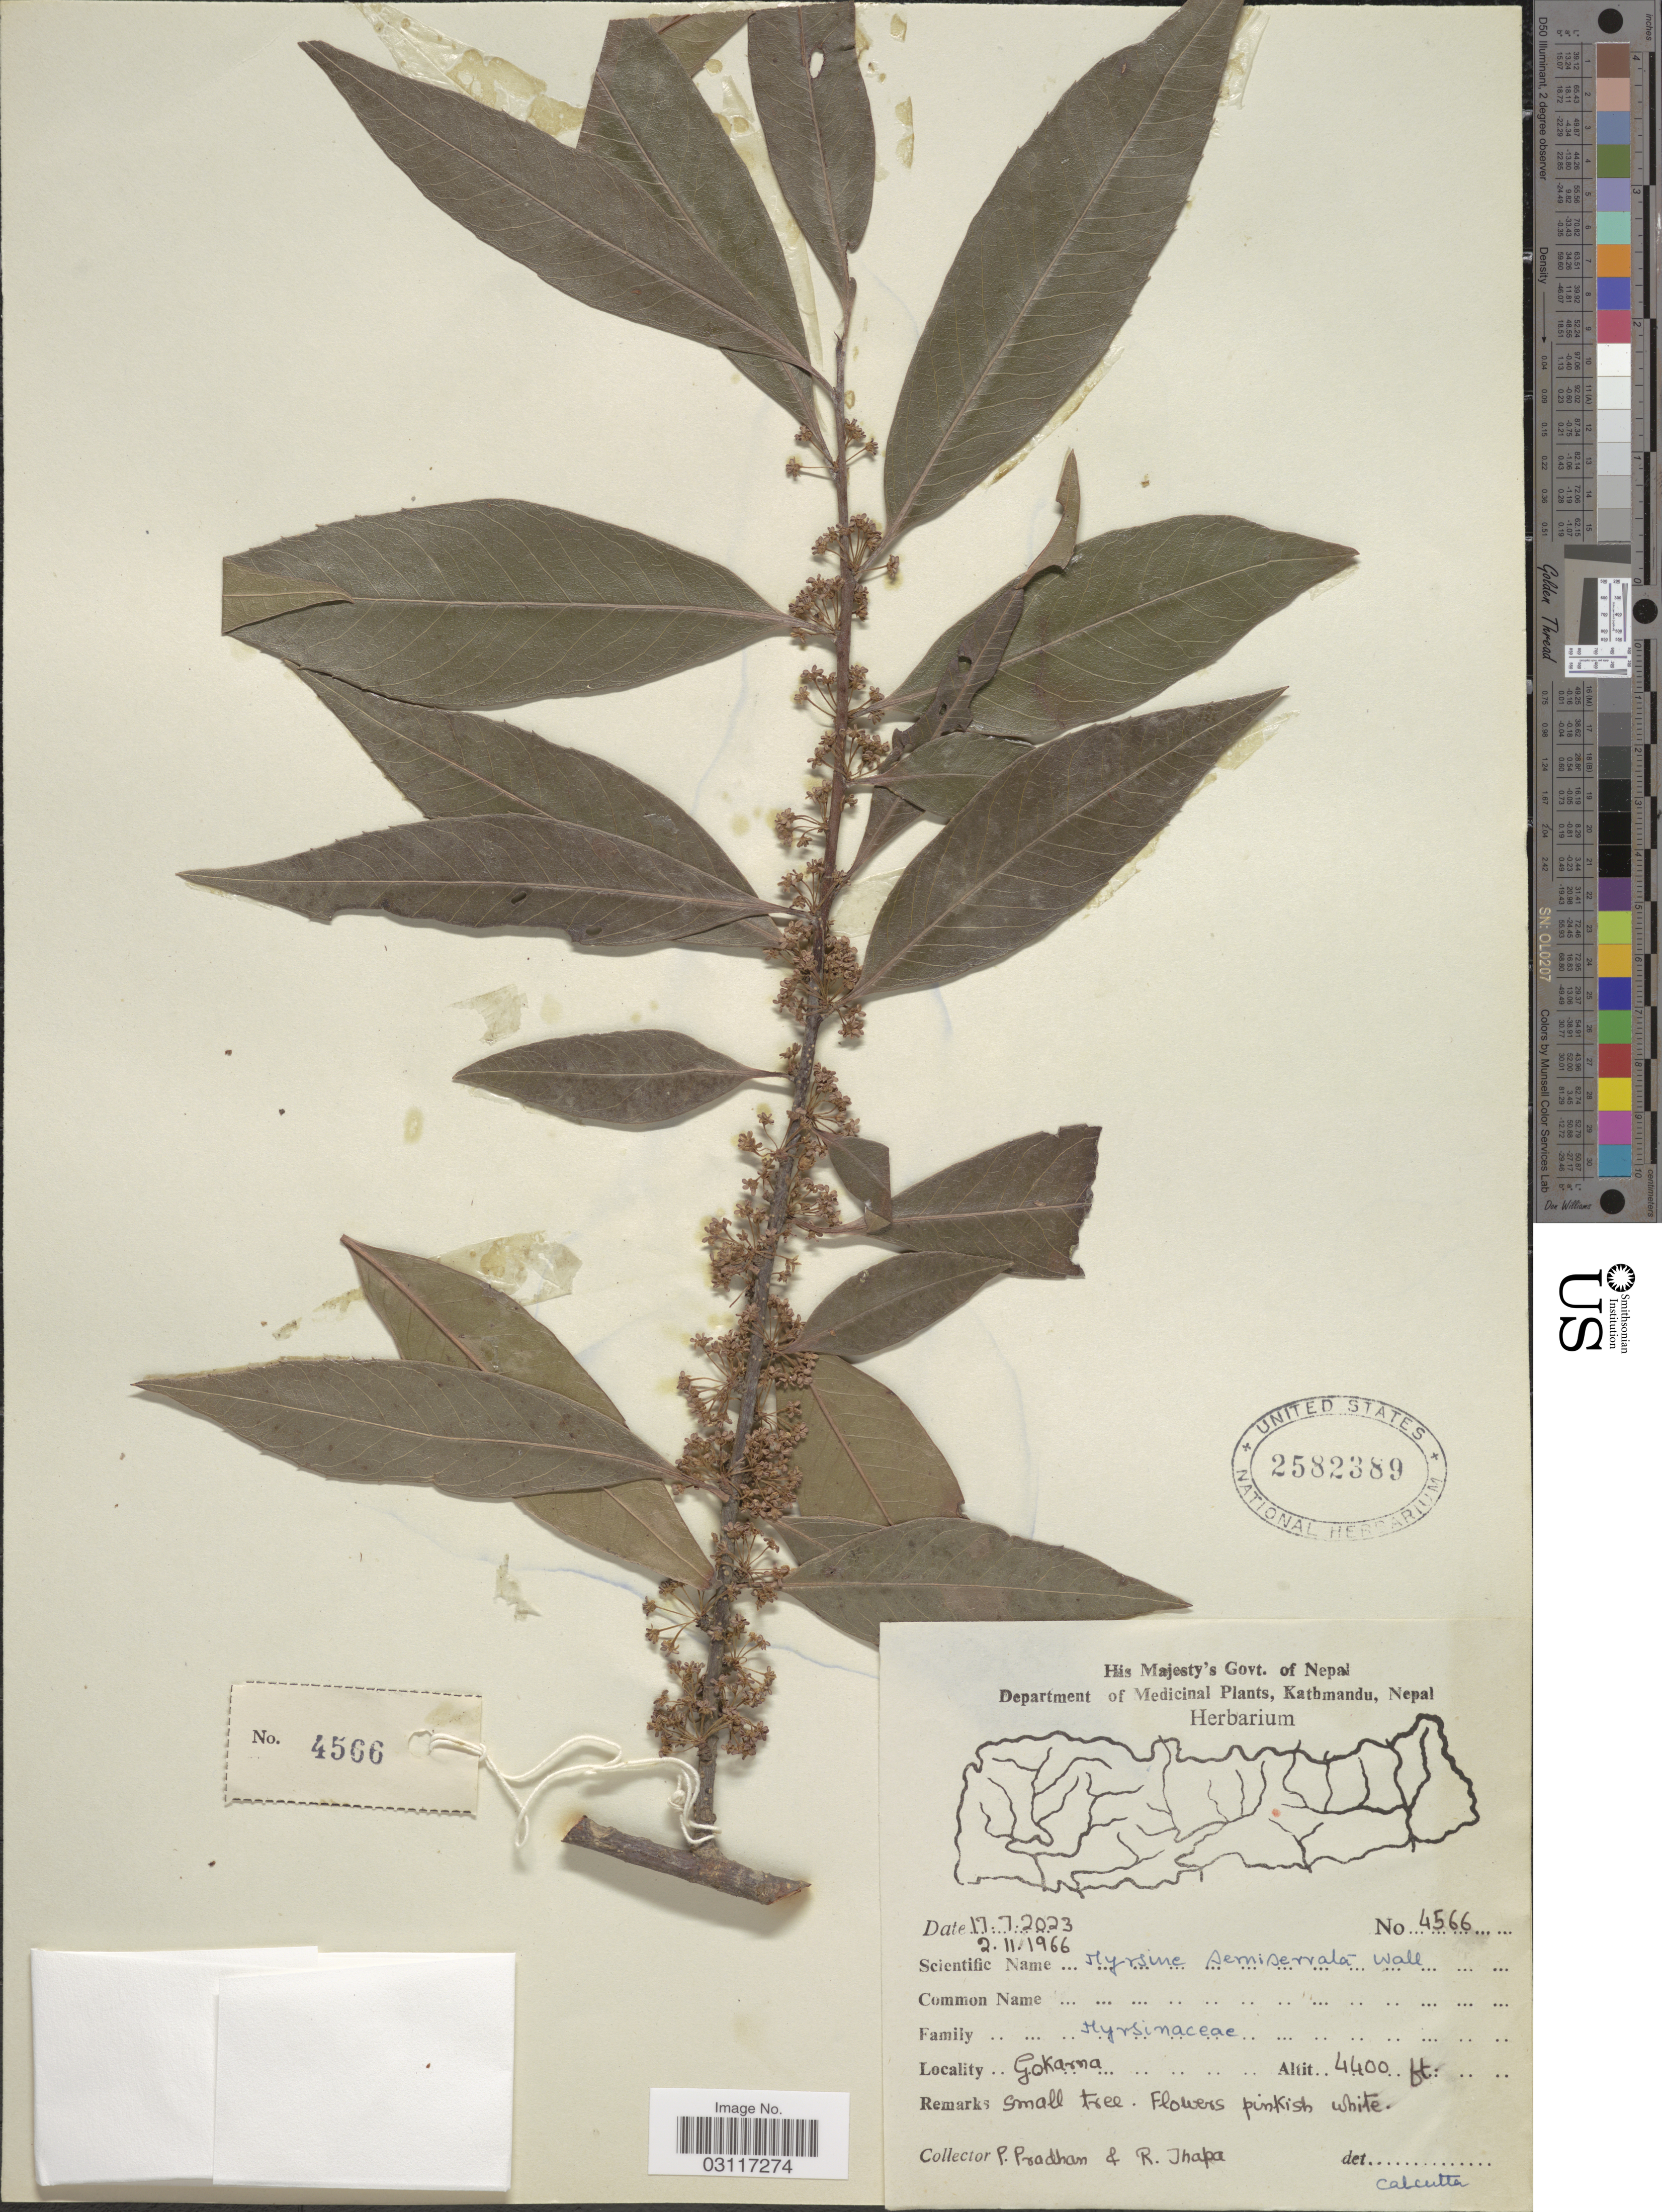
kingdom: Plantae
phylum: Tracheophyta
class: Magnoliopsida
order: Ericales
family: Primulaceae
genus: Myrsine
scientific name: Myrsine semiserrata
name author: Wall.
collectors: P. Pradhan & R. Thapa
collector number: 4566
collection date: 1966-11-02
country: Nepal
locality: Gokarna.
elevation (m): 1341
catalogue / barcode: US 2582389